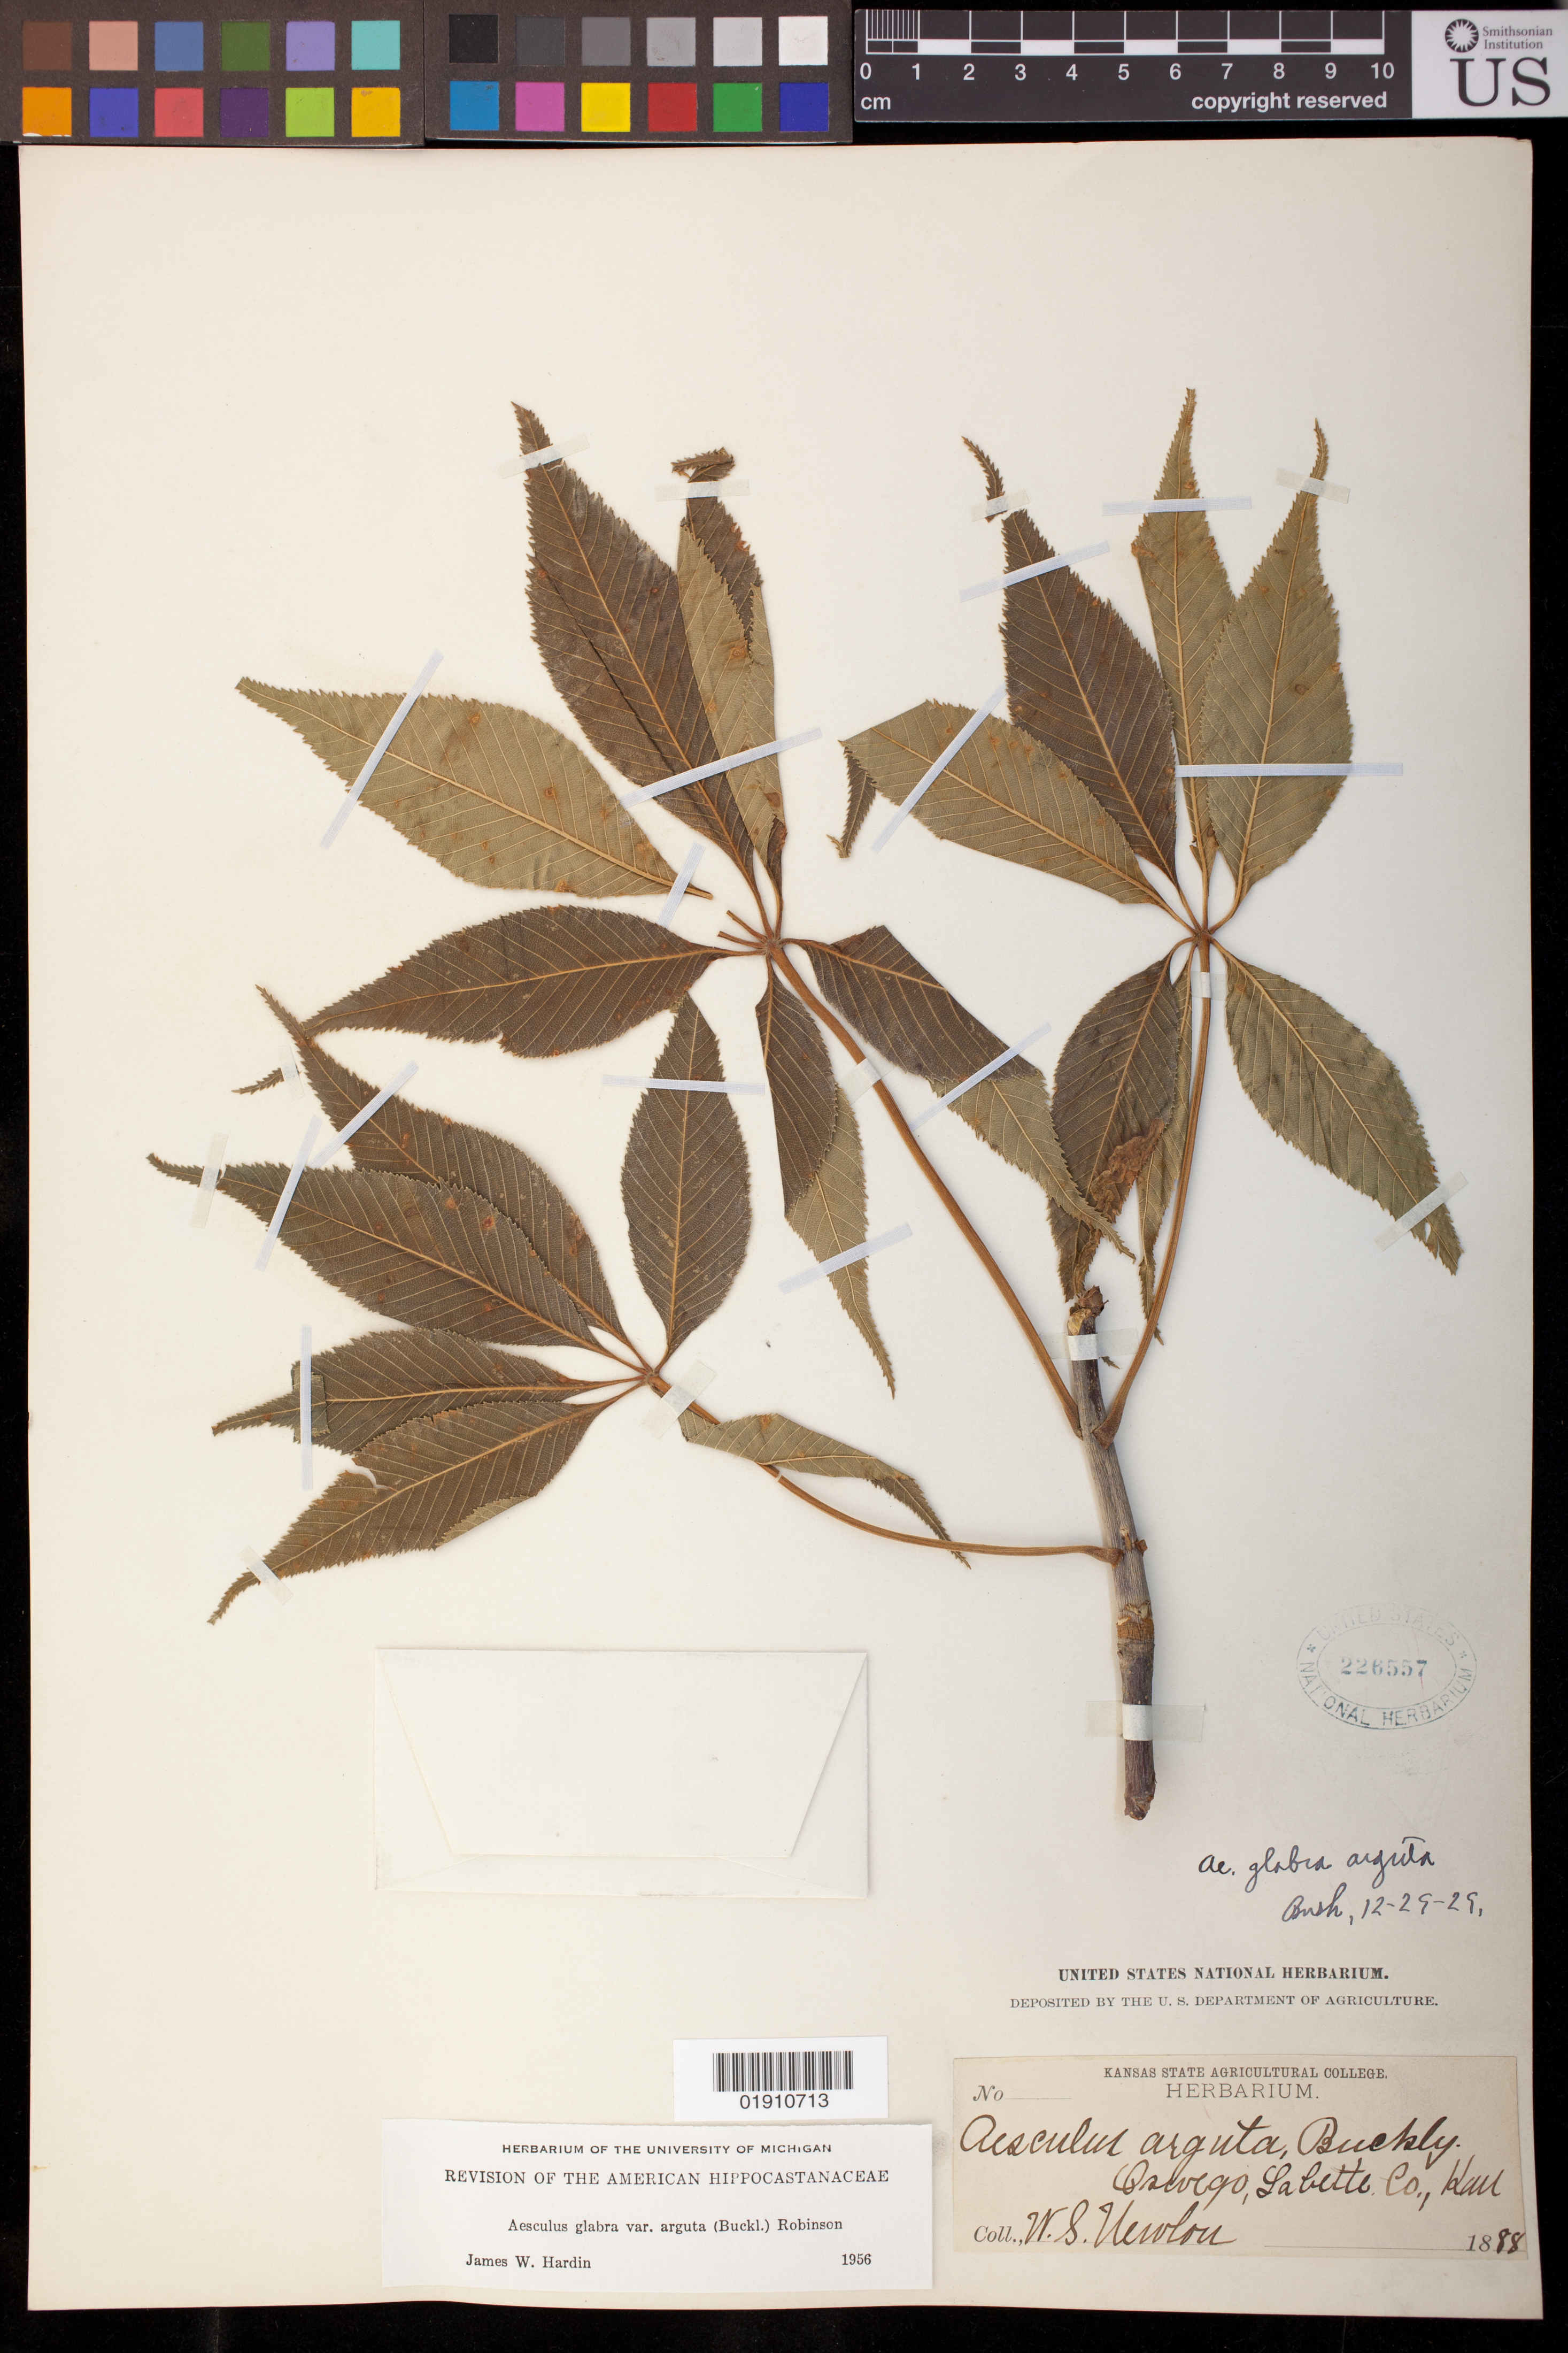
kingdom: Plantae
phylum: Tracheophyta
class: Magnoliopsida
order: Sapindales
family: Sapindaceae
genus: Aesculus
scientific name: Aesculus glabra var. anguta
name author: (Buckley) B.L. Rob.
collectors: W. Newlon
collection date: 1888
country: United States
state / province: Kansas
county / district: Labette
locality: Oswego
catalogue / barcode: US 226557